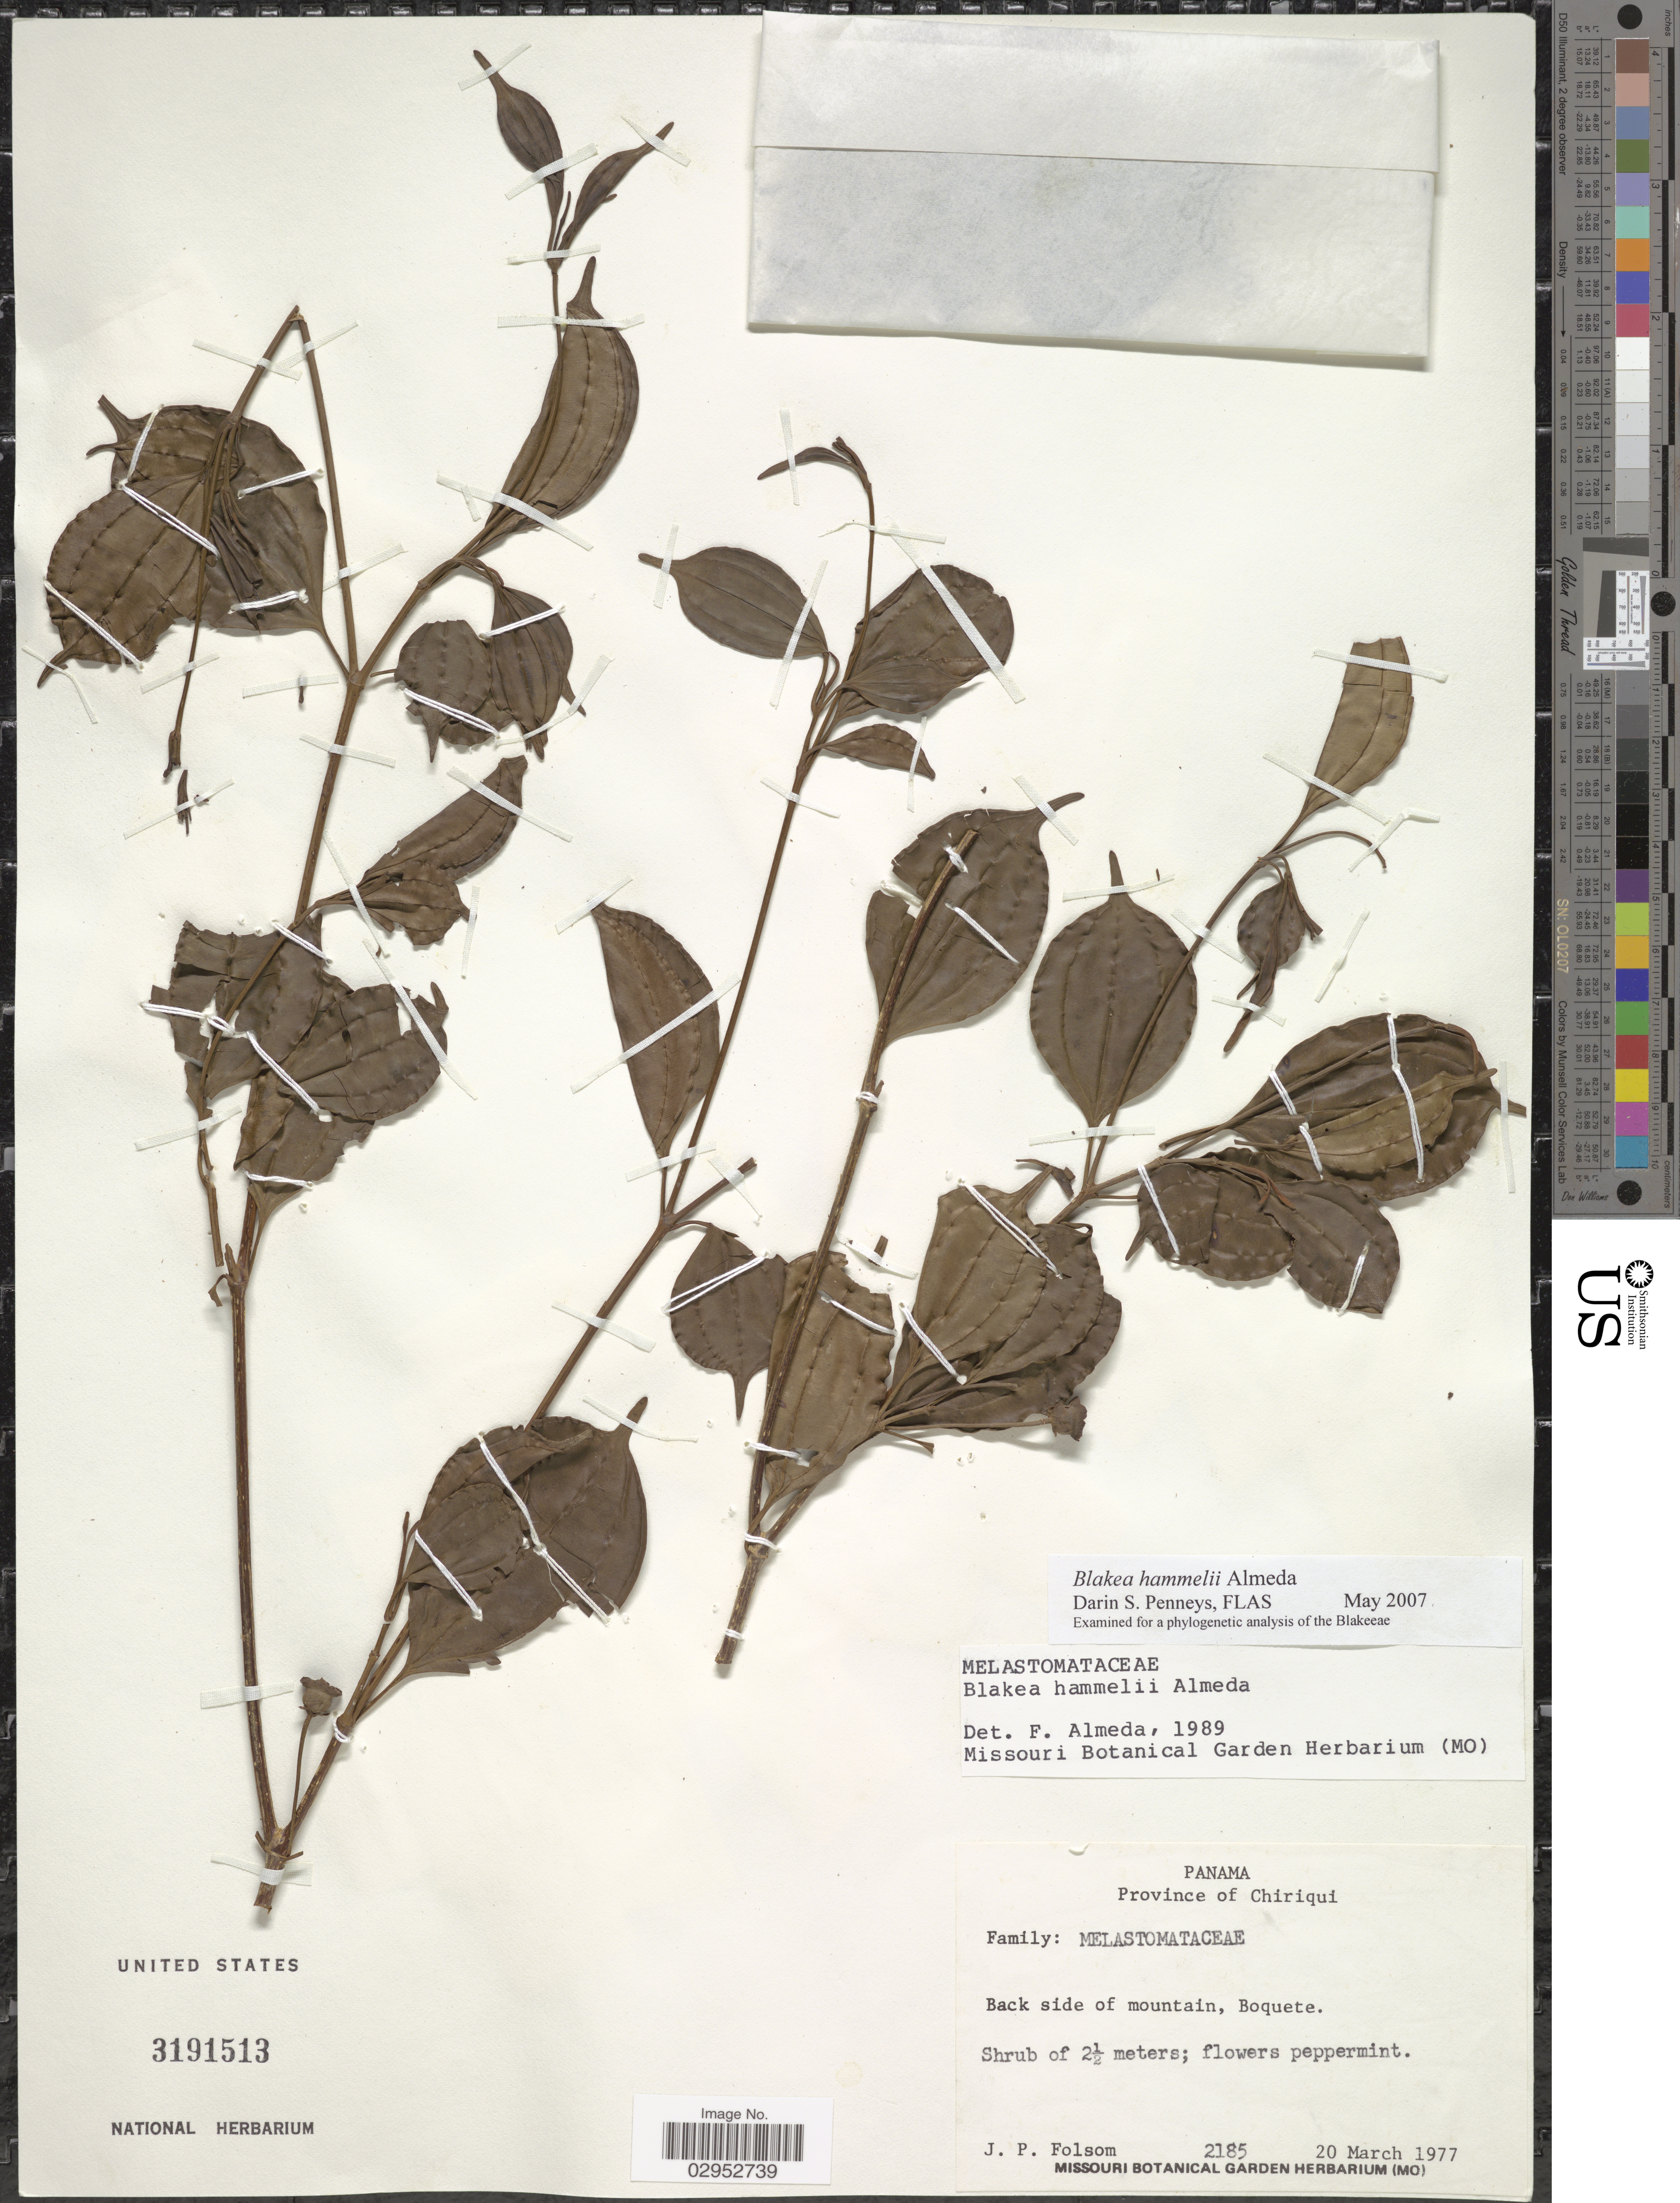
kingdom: Plantae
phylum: Tracheophyta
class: Magnoliopsida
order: Myrtales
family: Melastomataceae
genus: Blakea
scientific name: Blakea hammelii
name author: Almeda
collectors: J. P. Folsom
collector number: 2185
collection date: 1977-03-20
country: Panama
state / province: Chiriqui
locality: Province of Chiriqui. Back side of mountain, Boquete.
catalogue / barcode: US 3191513